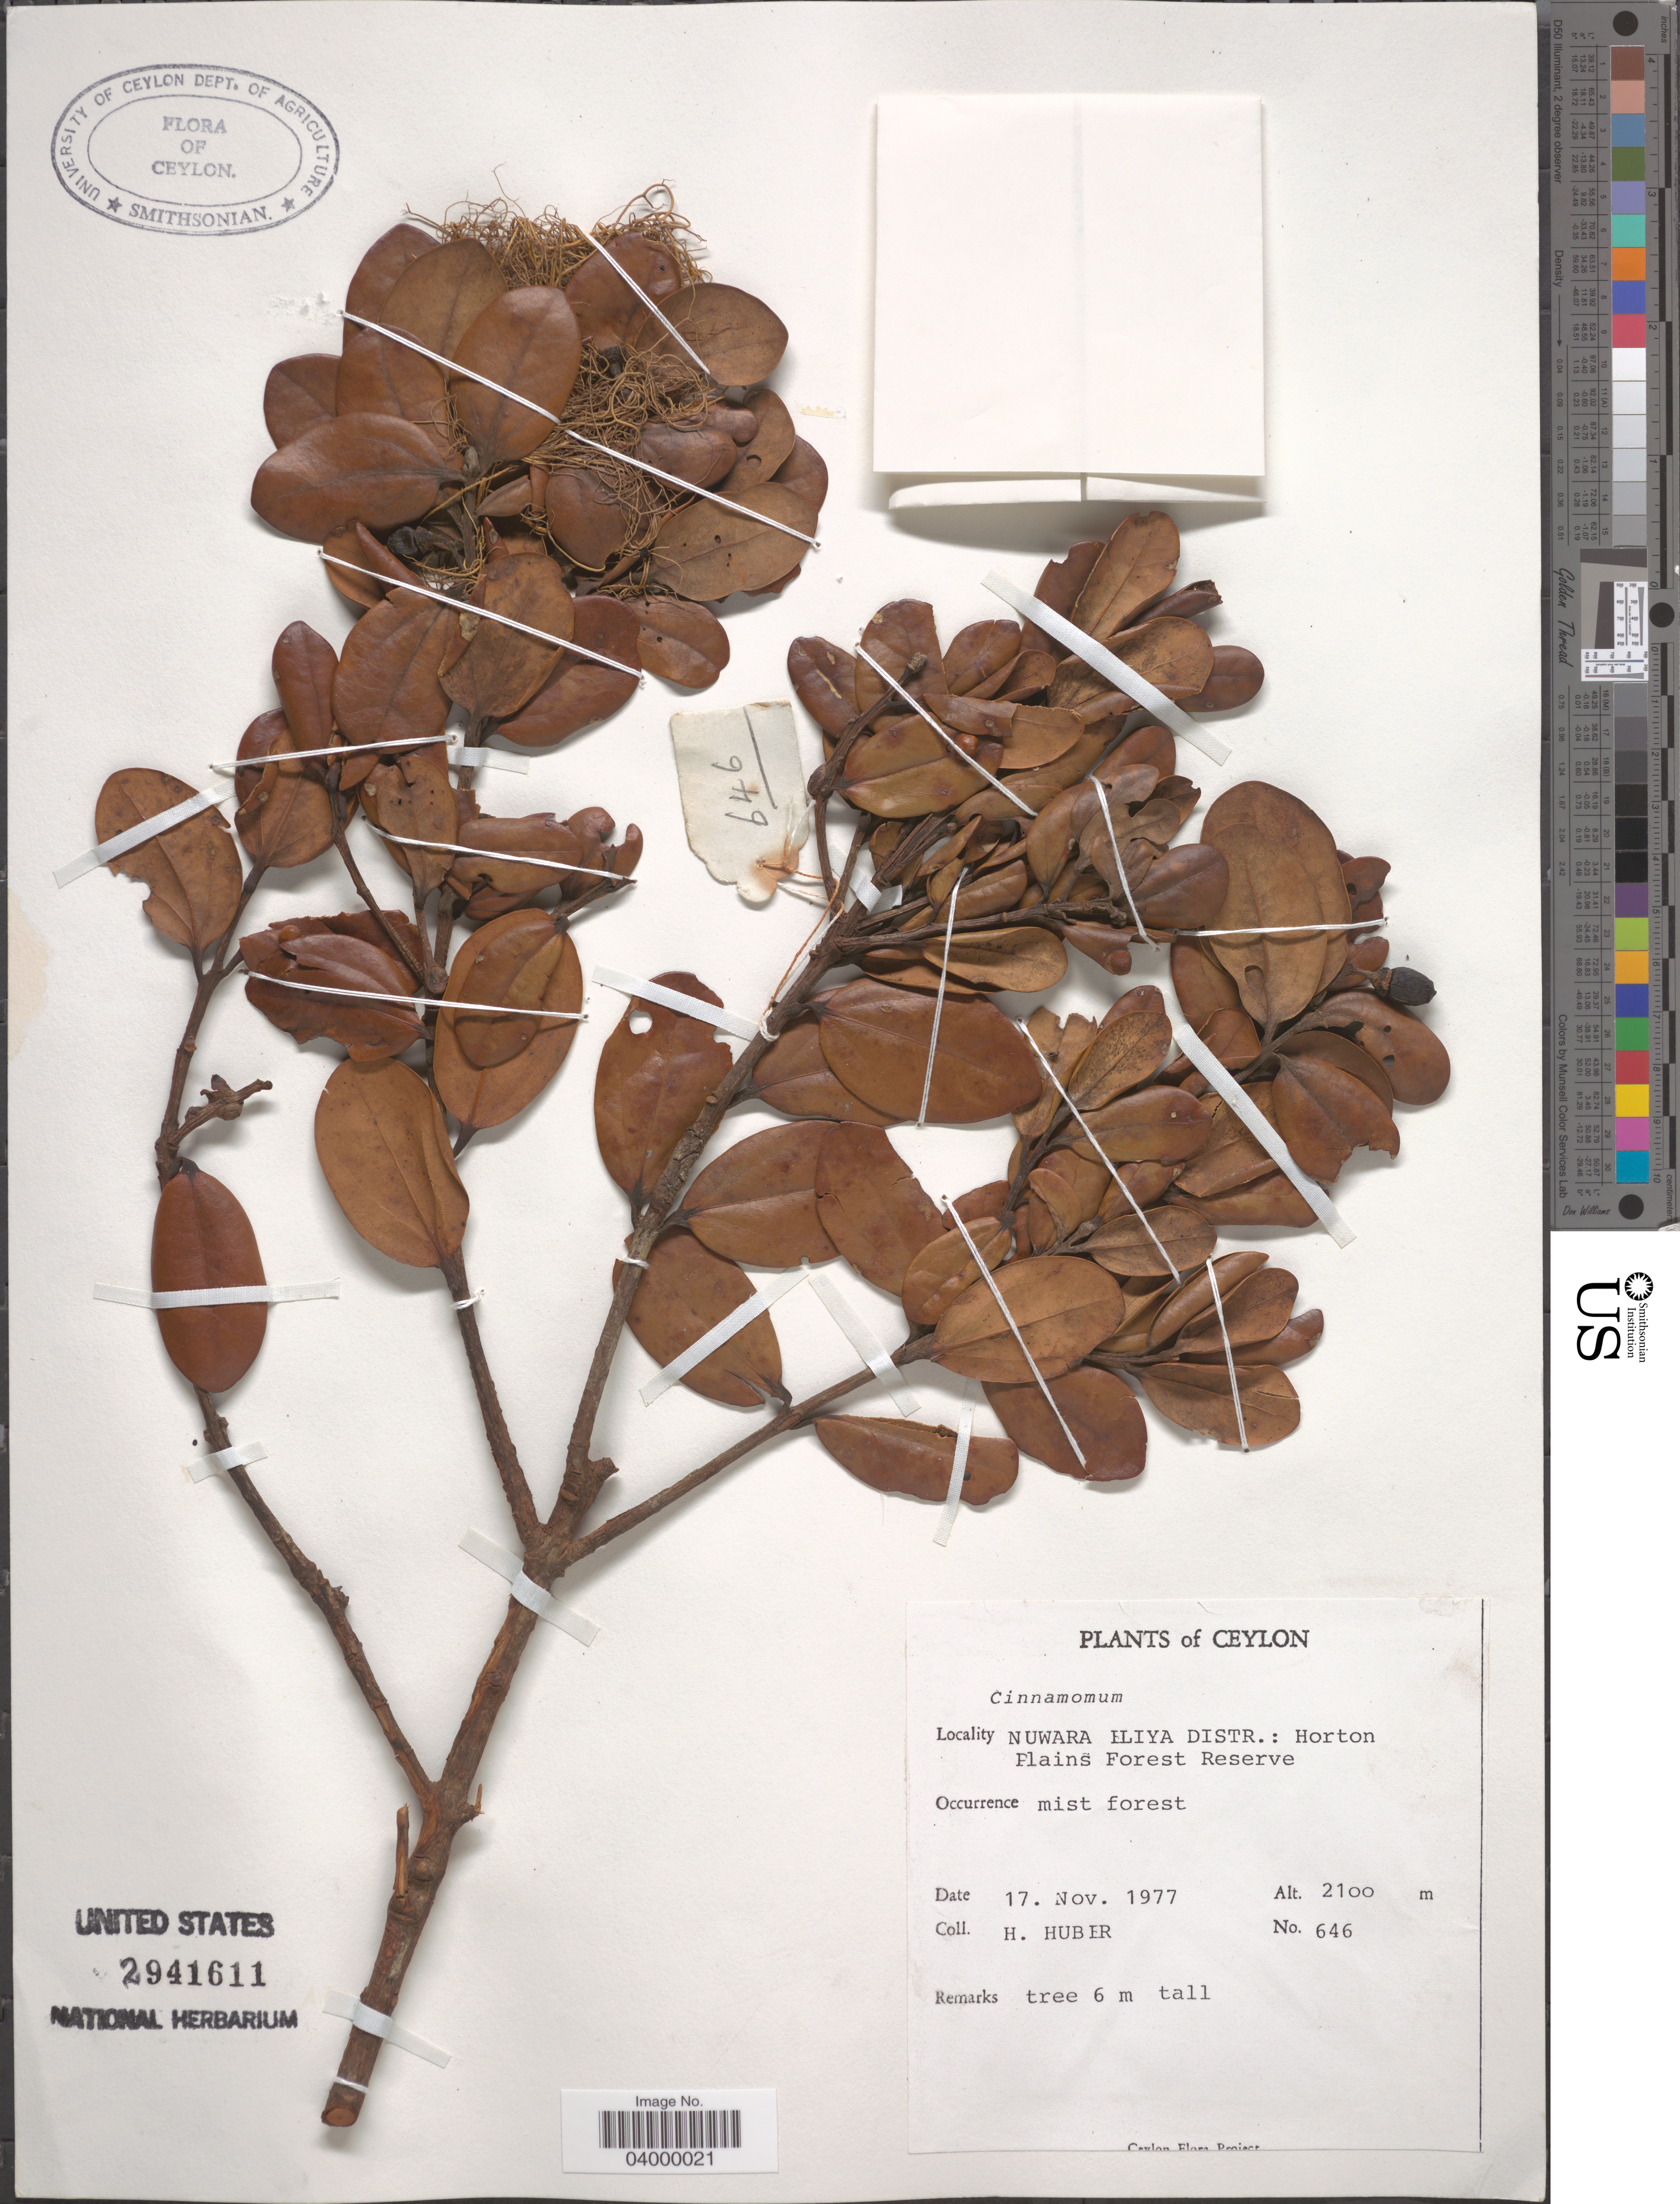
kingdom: Plantae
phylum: Tracheophyta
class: Magnoliopsida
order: Laurales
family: Lauraceae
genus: Cinnamomum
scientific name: Cinnamomum sp.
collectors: H. Huber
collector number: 646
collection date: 1977-11-17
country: Sri Lanka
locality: Ceylon. Nuwara Eliya Distr.: Horton Plains Forest Reserve.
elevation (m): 2100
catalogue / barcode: US 2941611